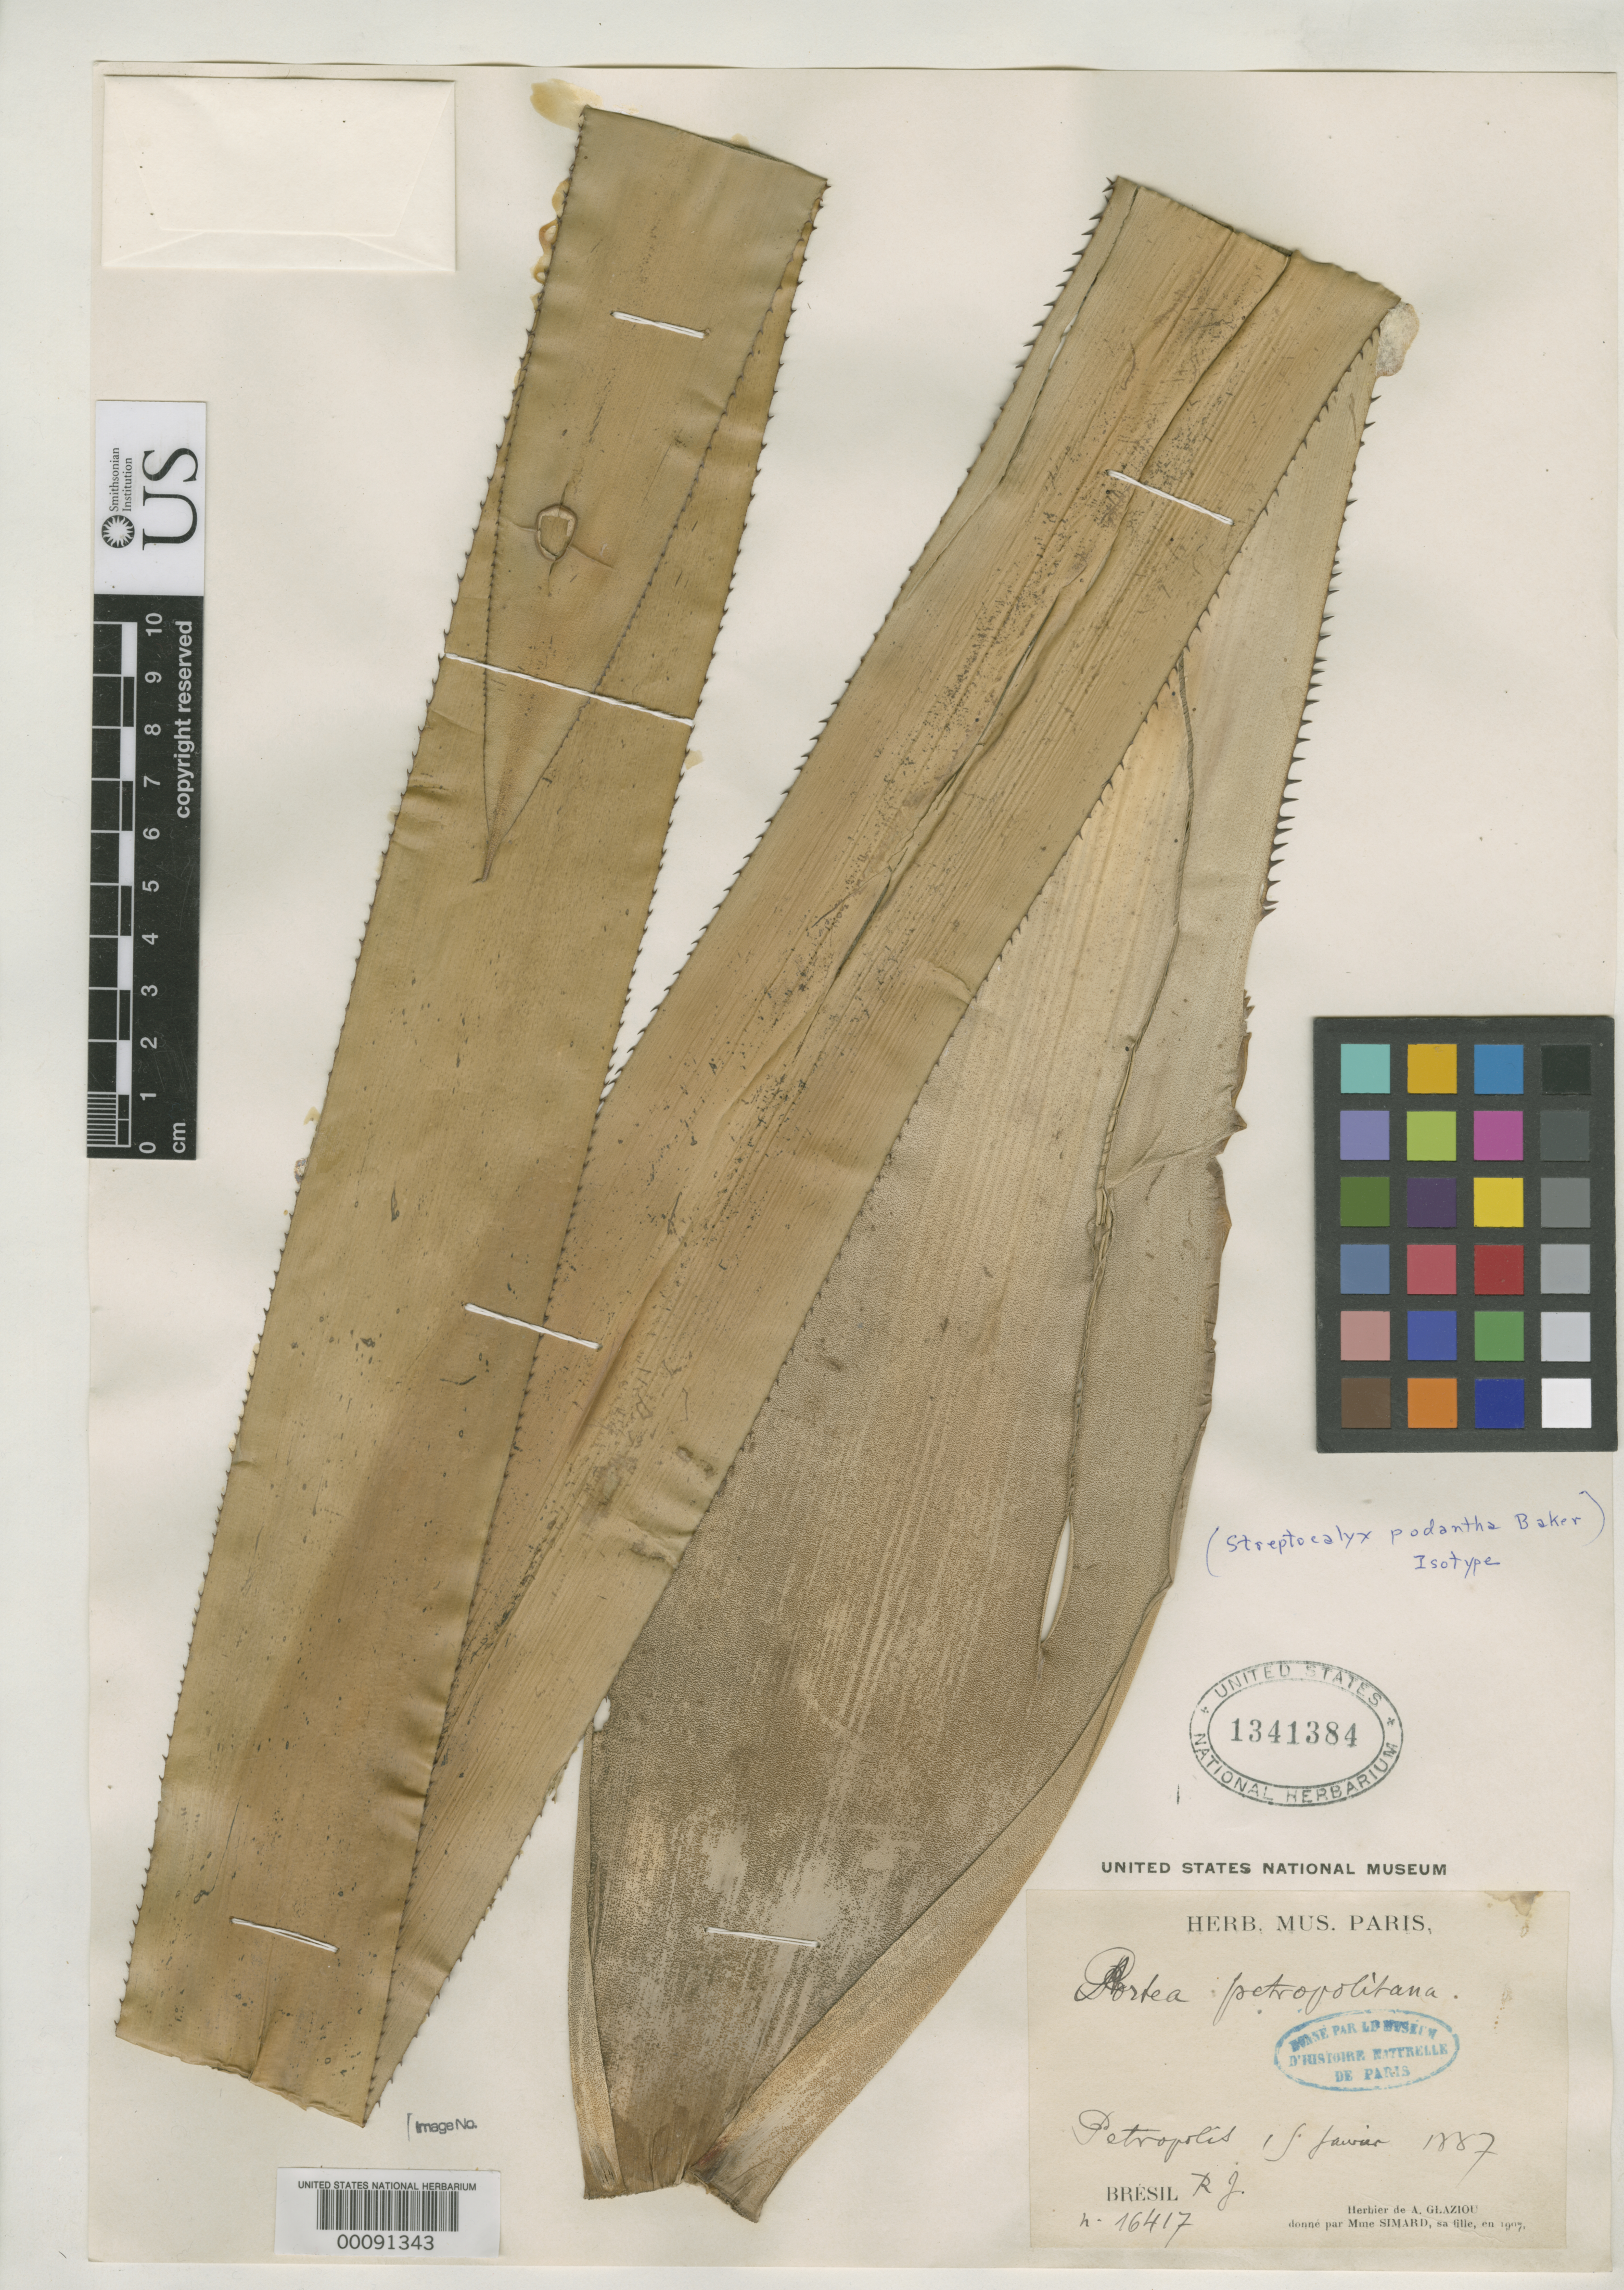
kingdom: Plantae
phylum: Tracheophyta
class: Liliopsida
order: Poales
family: Bromeliaceae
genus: Streptocalyx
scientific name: Streptocalyx podantha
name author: Baker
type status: Isotype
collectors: A. F. M. Glaziou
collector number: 16417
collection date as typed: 1887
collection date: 1887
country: Brazil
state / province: Rio de Janeiro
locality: Petropolis.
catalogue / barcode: US 1341384